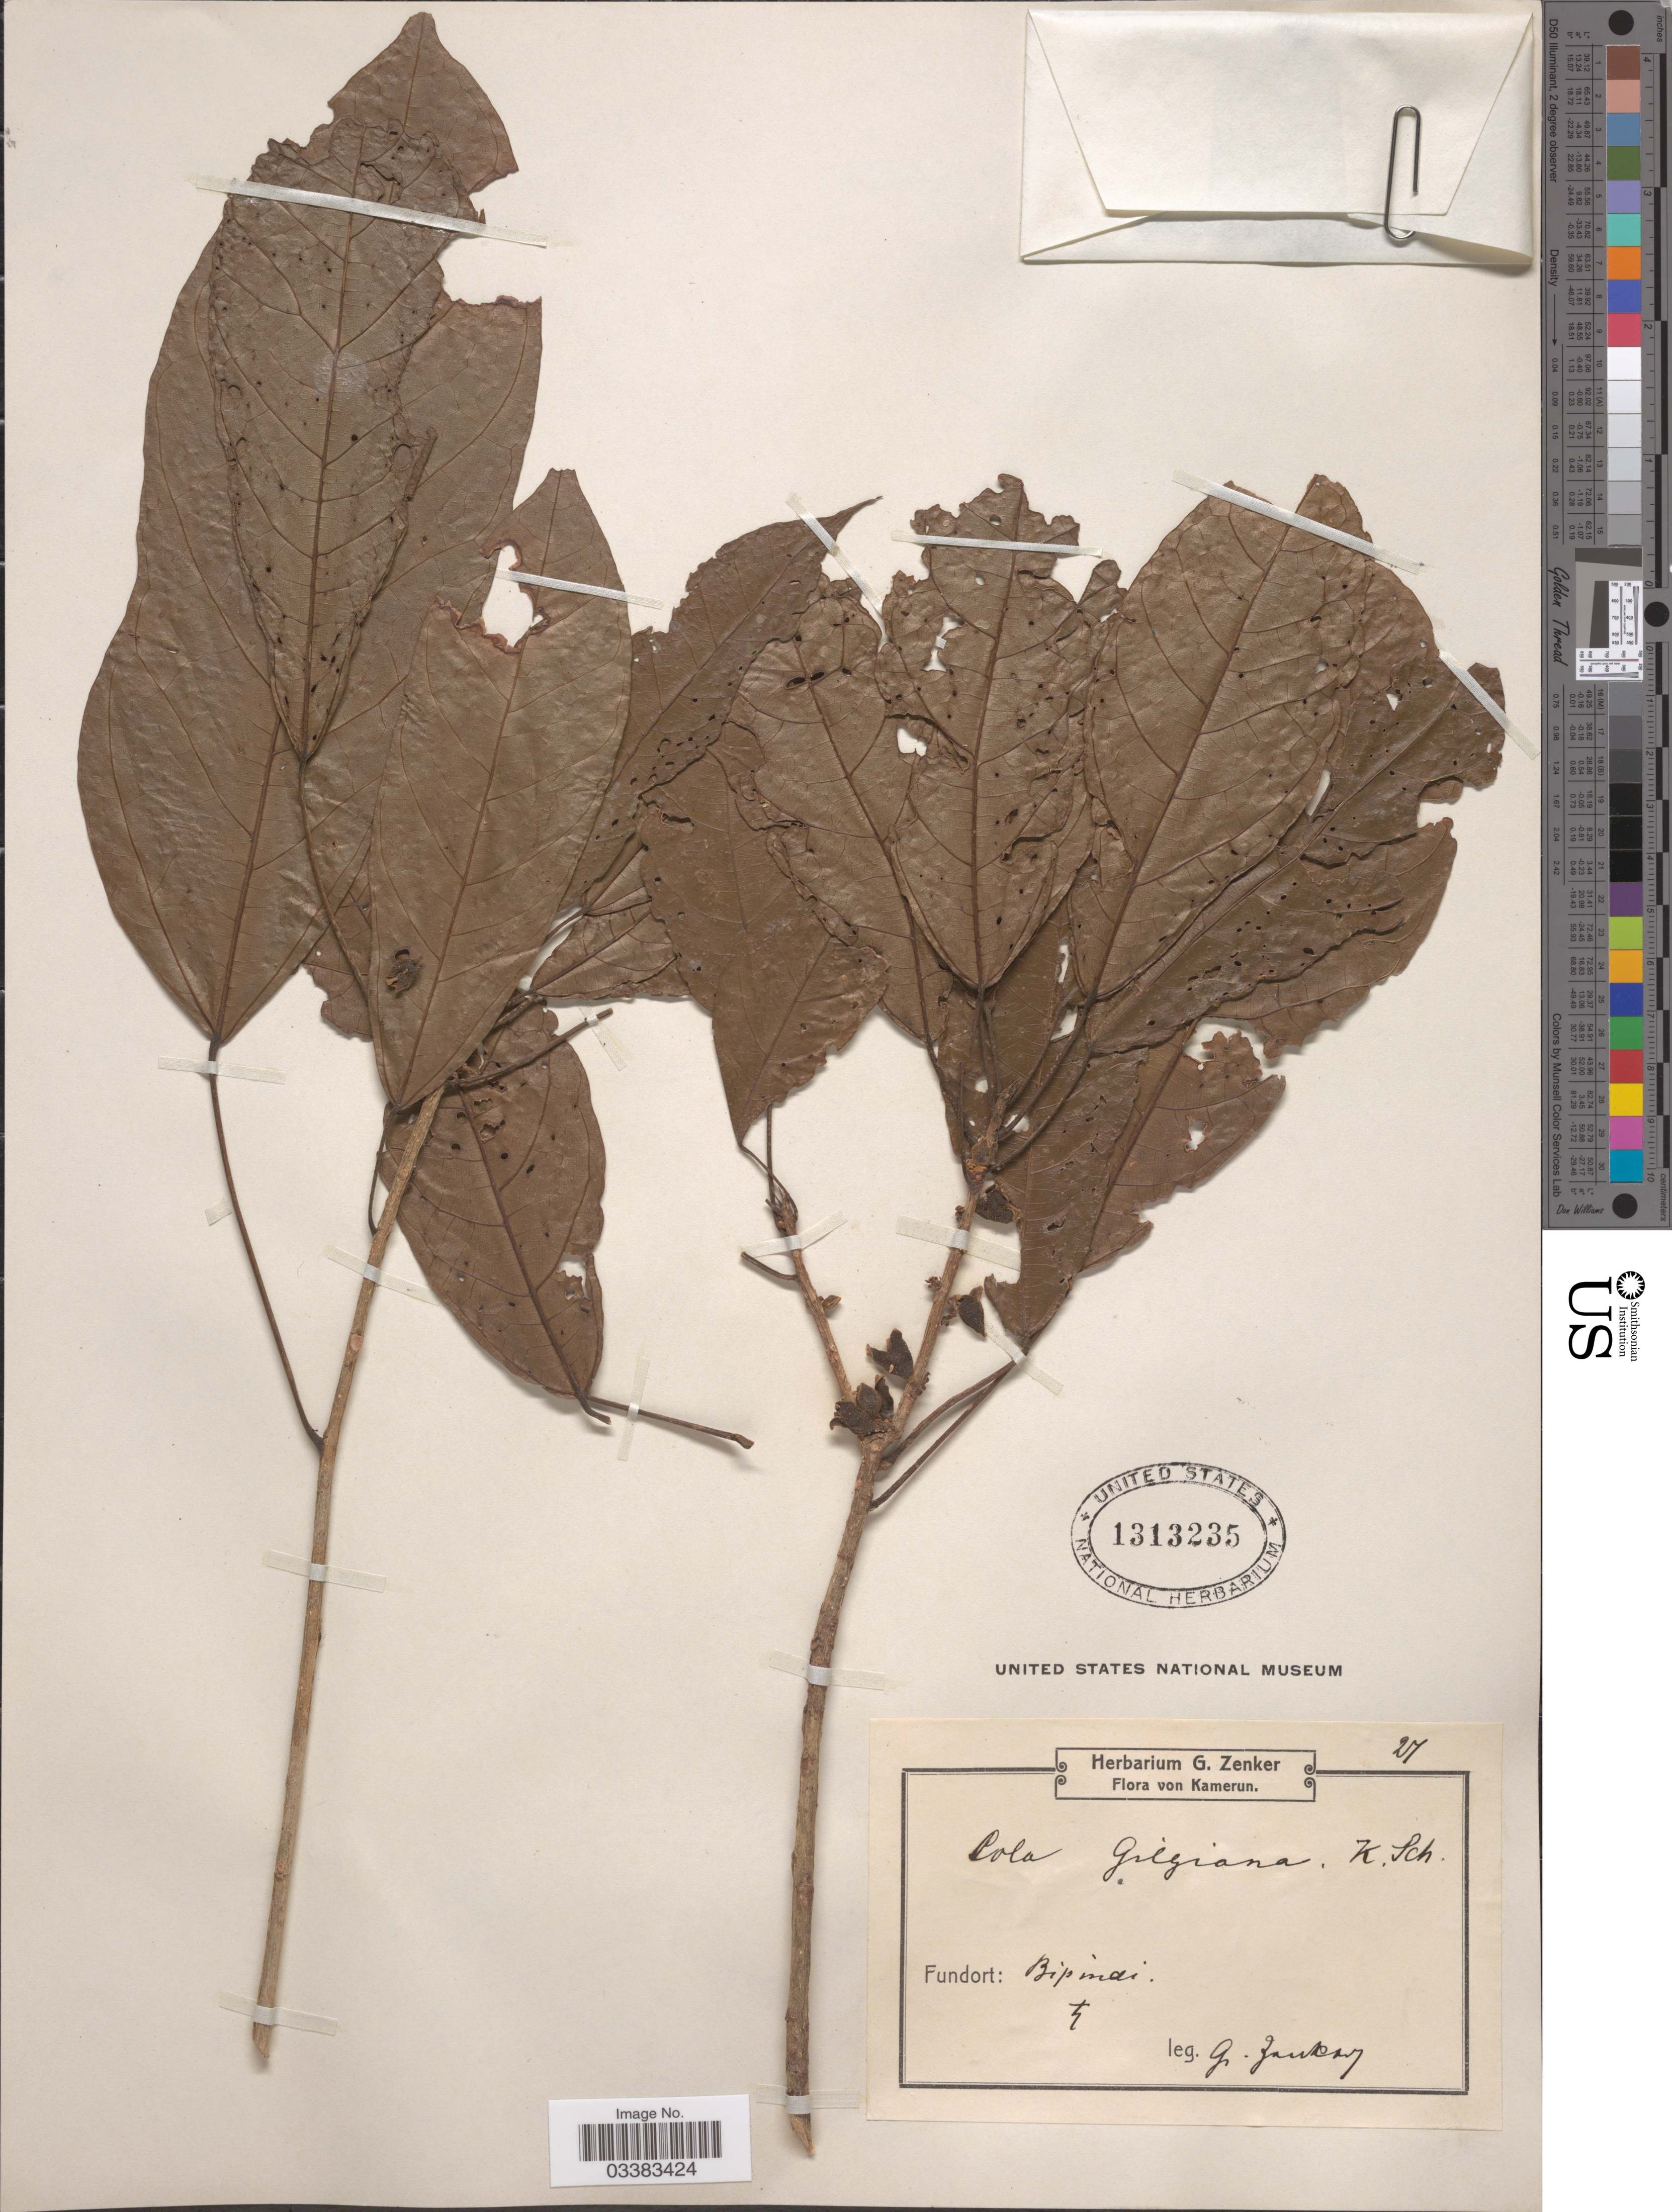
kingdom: Plantae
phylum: Tracheophyta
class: Magnoliopsida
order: Malvales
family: Malvaceae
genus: Cola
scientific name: Cola gilgiana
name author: Engl.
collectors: G. A. Zenker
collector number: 27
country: Cameroon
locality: Kamerun. Bipindi.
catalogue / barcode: US 1313235